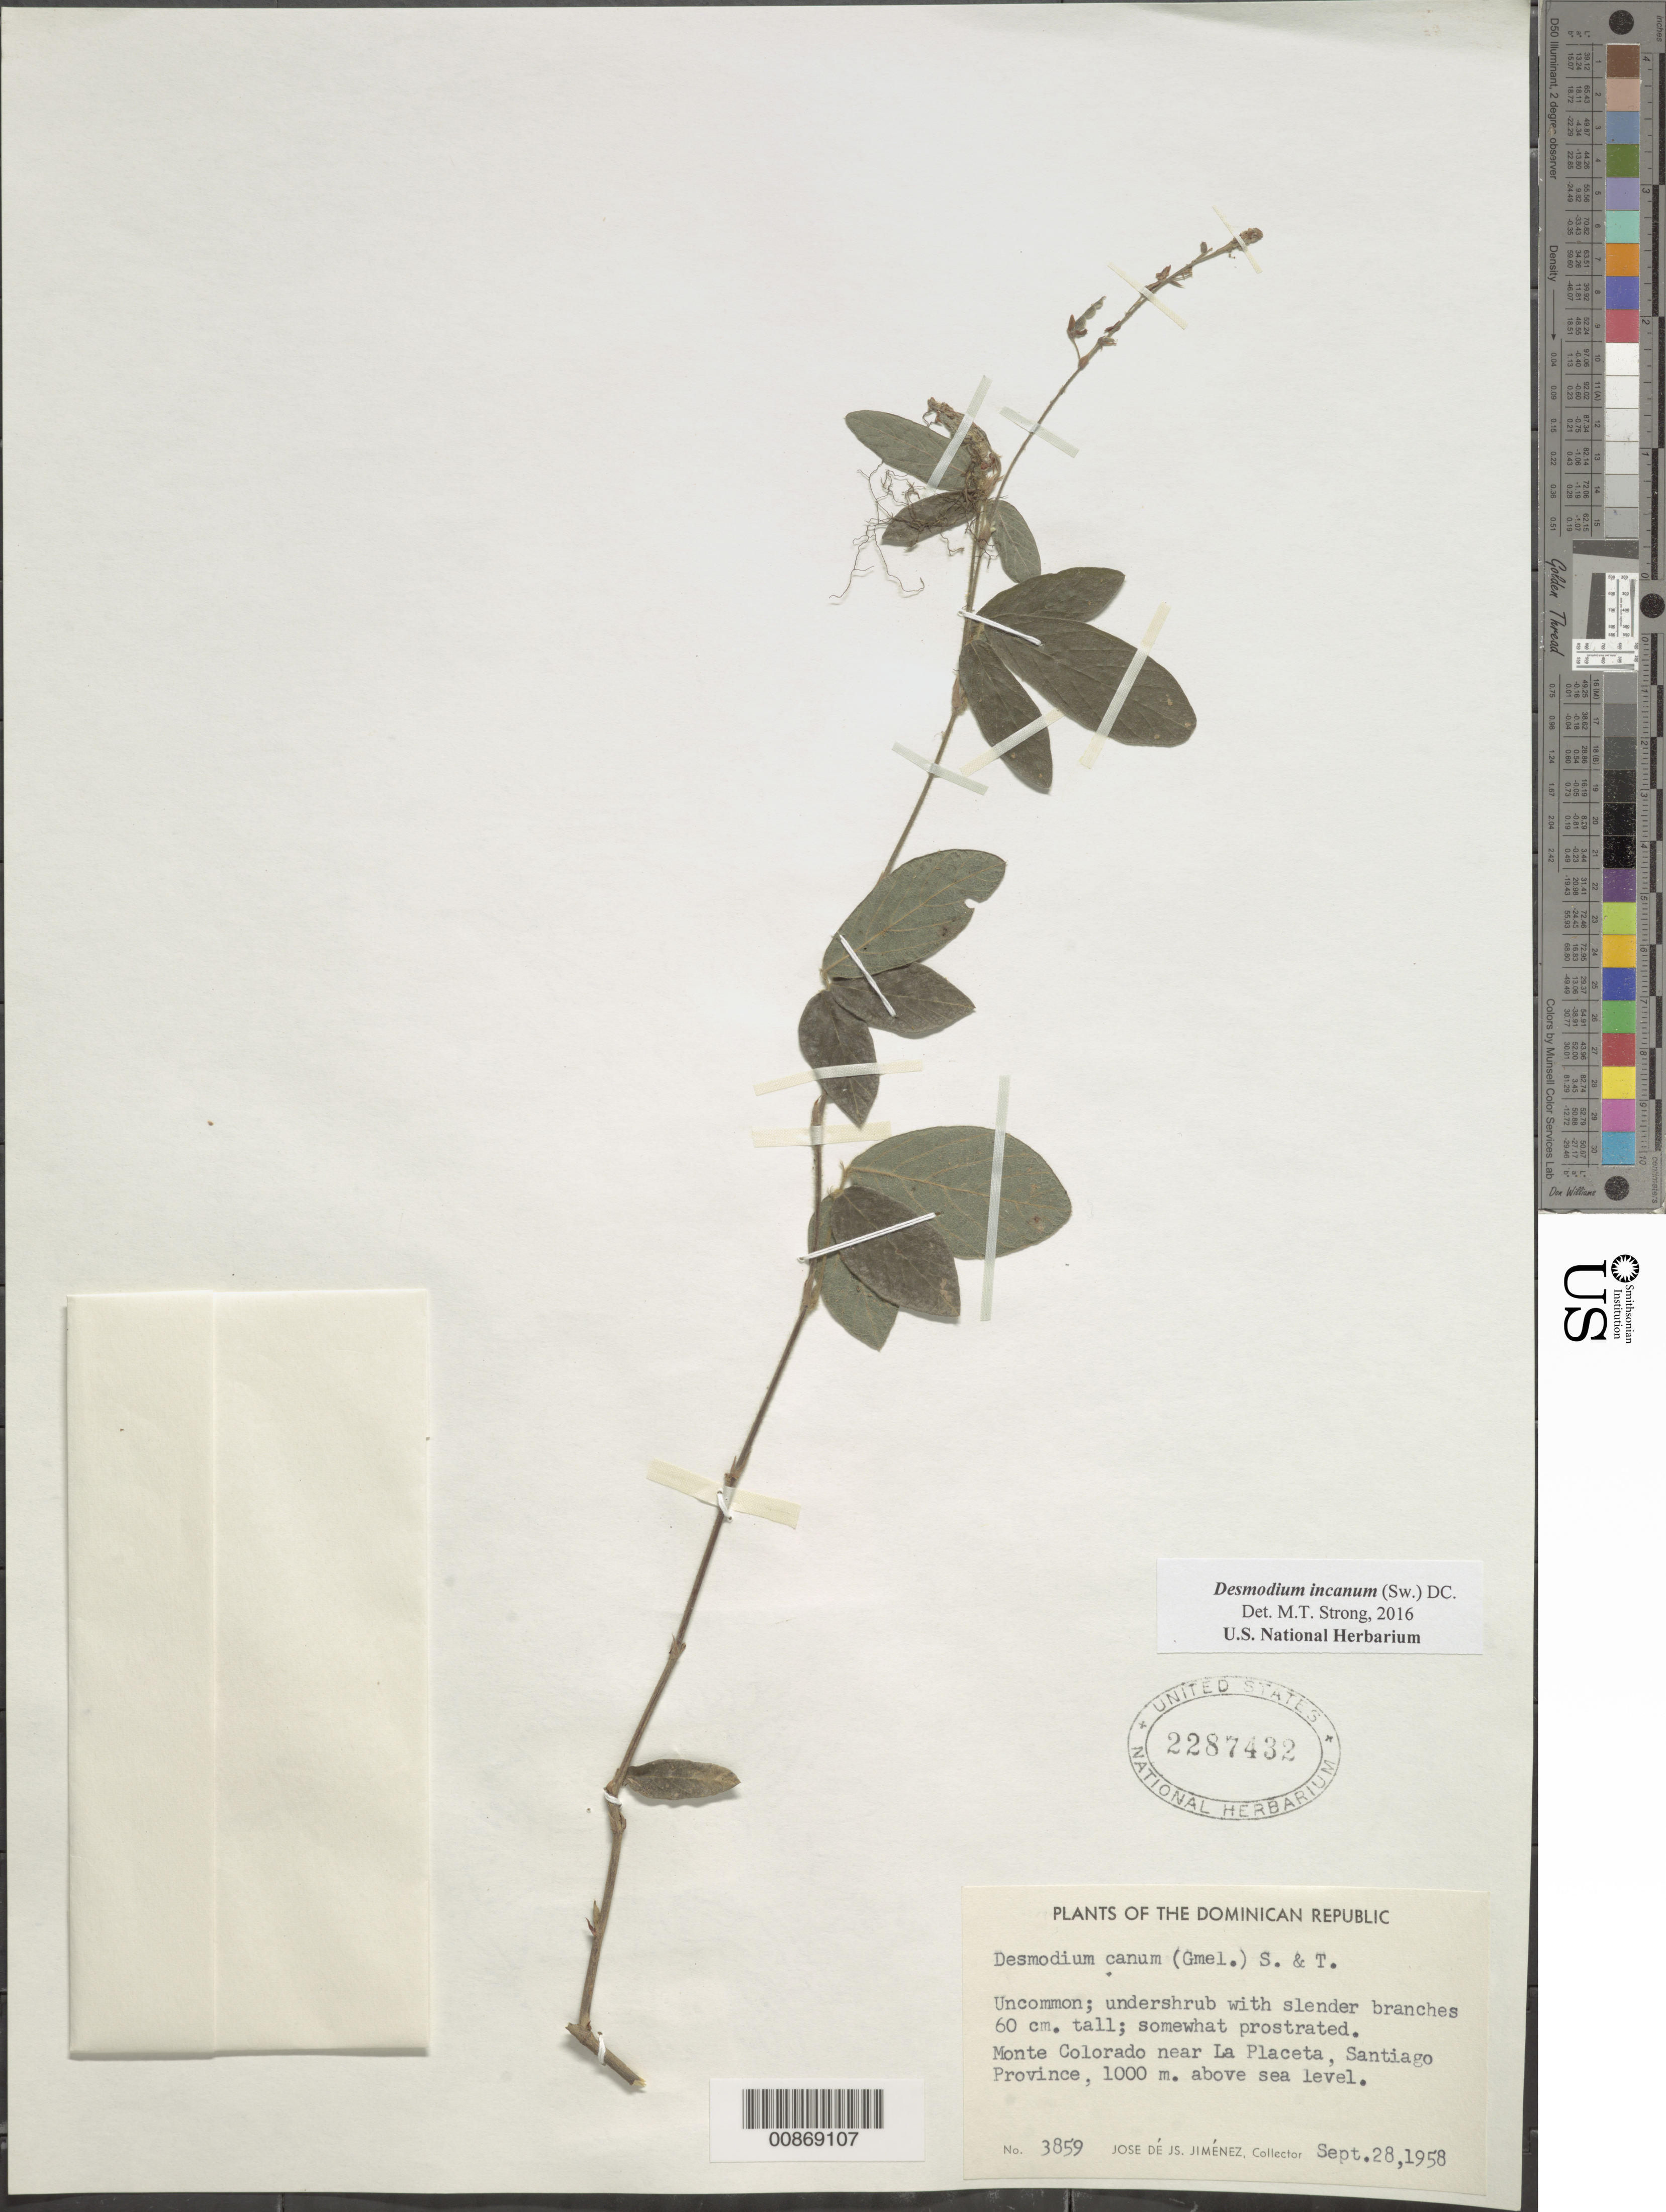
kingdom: Plantae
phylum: Tracheophyta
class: Magnoliopsida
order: Fabales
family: Fabaceae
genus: Desmodium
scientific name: Desmodium incanum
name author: (Sw.) DC.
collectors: J. J. Jiménez Almonte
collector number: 3859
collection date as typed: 28 Sep 1958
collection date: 1958-09-28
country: Dominican Republic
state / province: Santiago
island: Hispaniola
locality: Monte Colorado near La Placeta.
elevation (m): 1000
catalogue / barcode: US 2287432